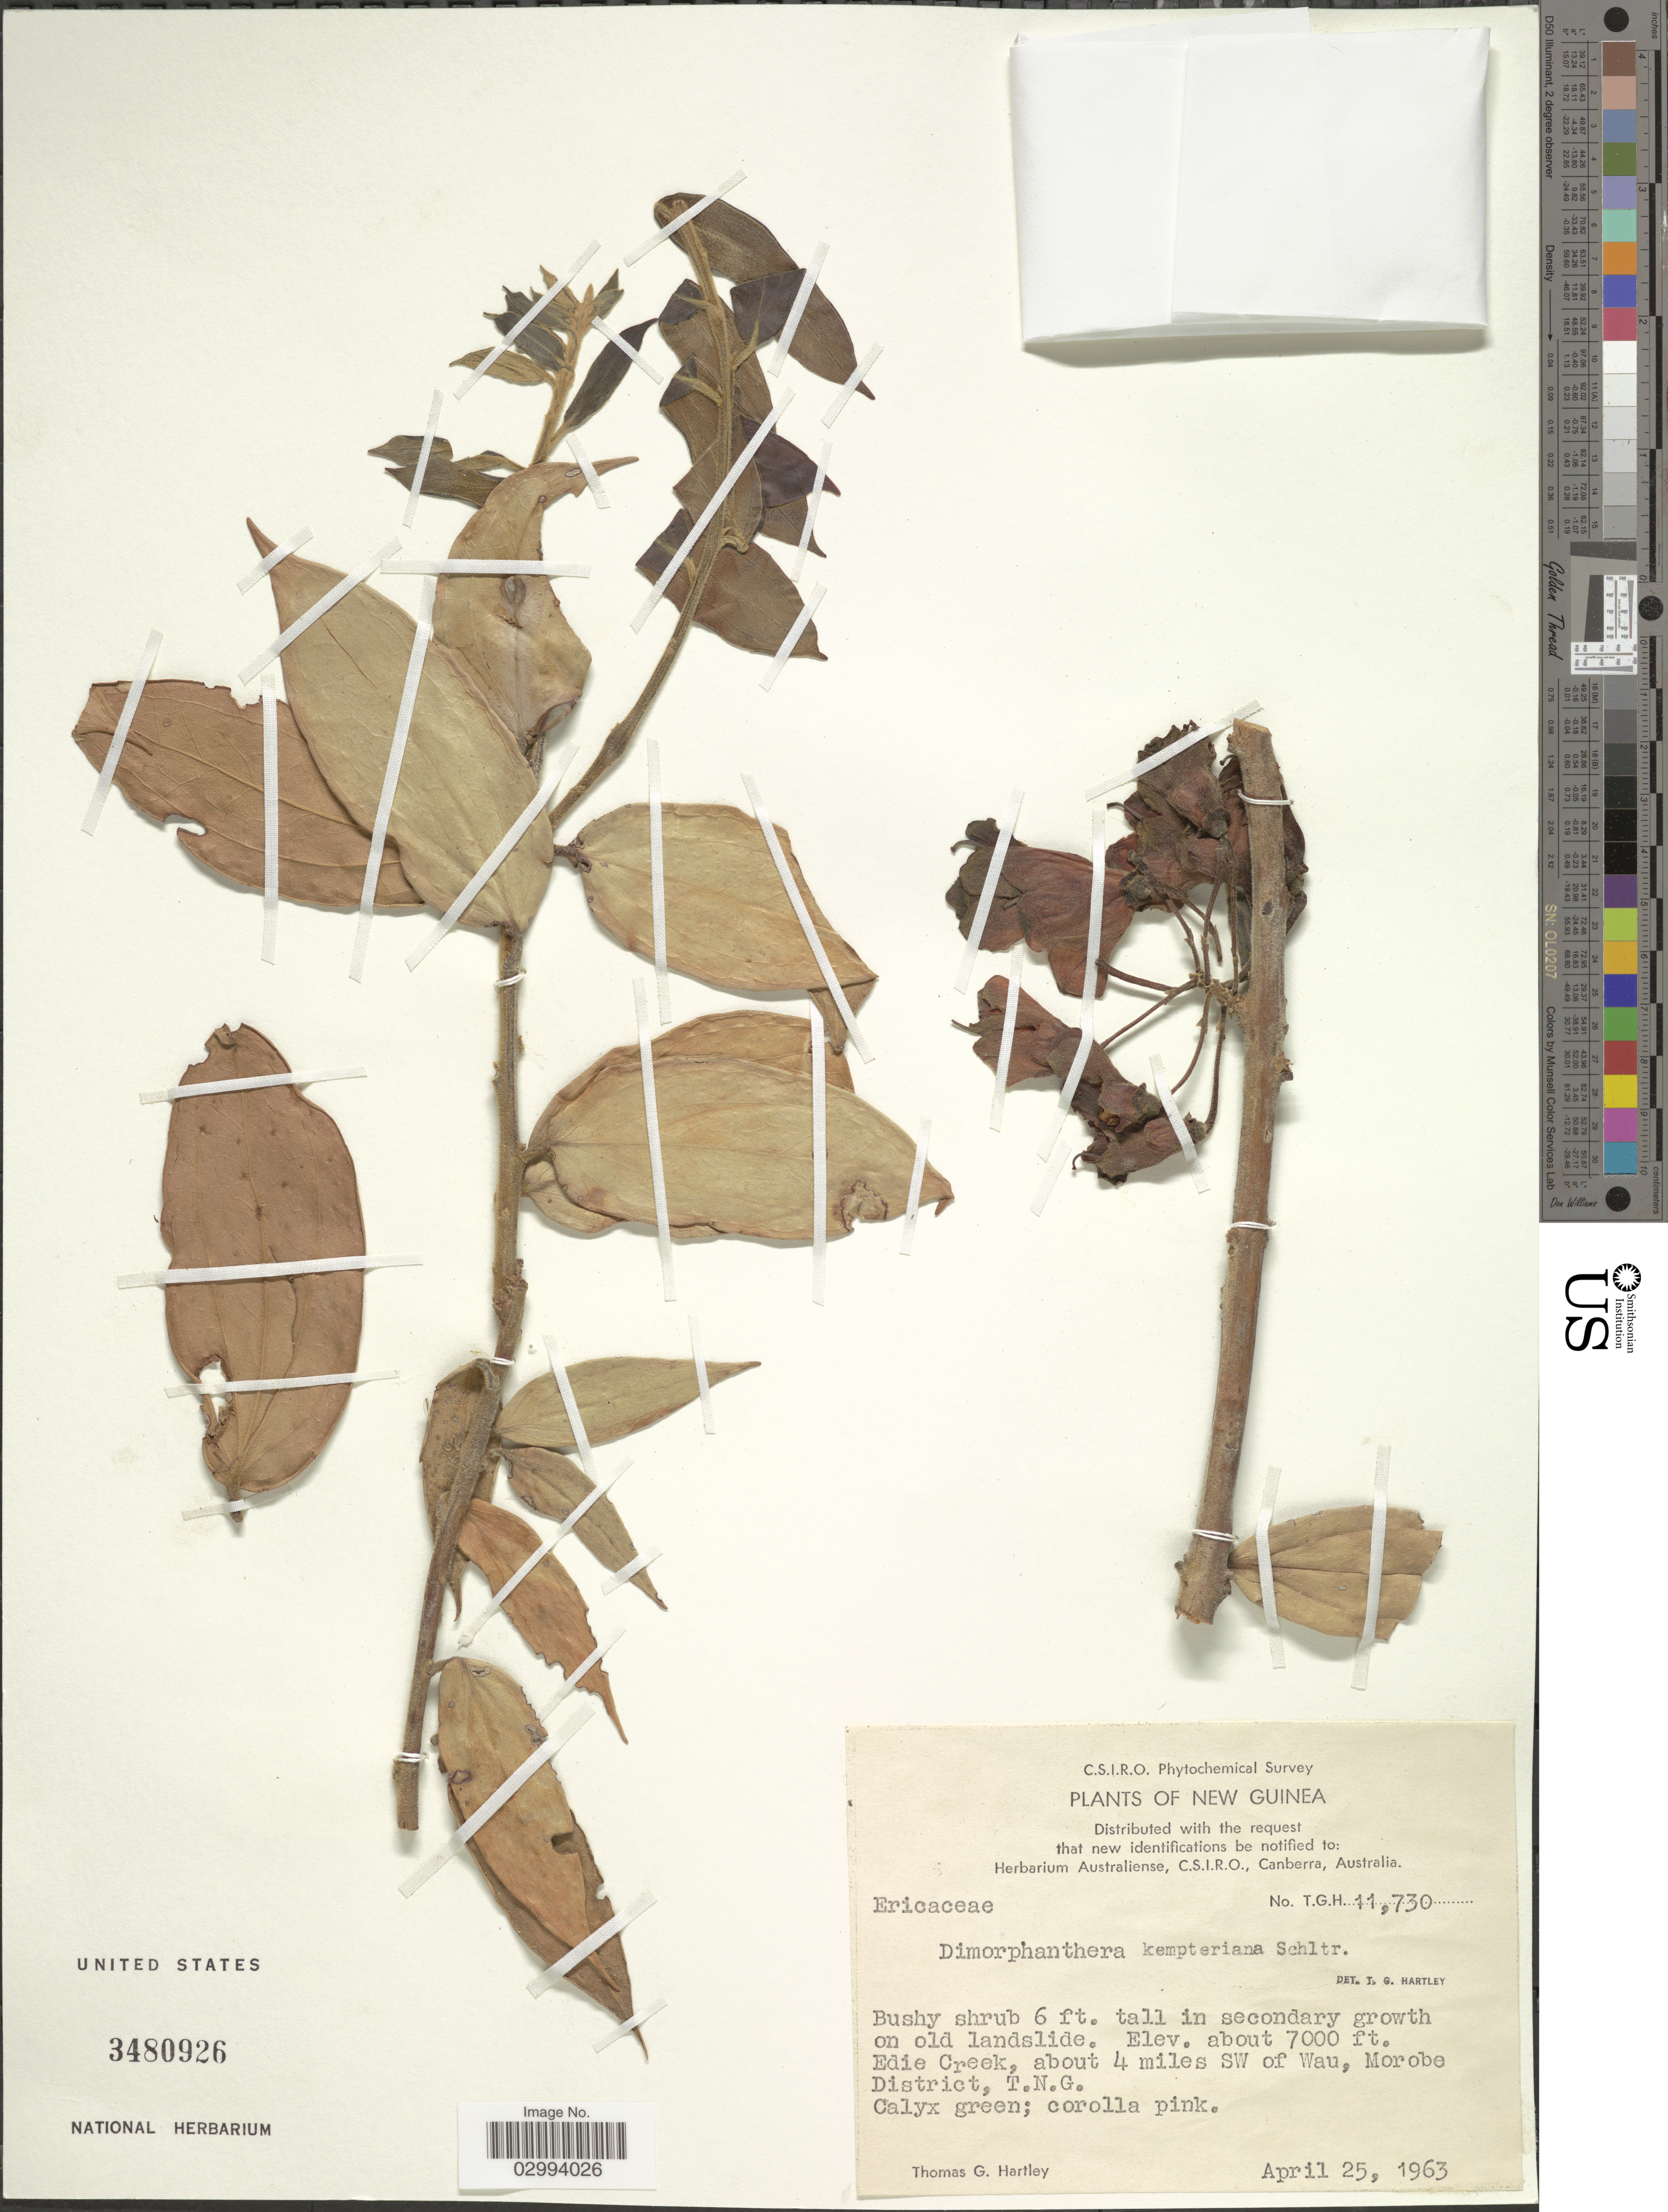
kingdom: Plantae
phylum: Tracheophyta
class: Magnoliopsida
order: Ericales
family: Ericaceae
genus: Dimorphanthera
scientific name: Dimorphanthera kempteriana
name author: Schltr.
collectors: T. G. Hartley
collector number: T.G.H.11730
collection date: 1963-04-25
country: Papua New Guinea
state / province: Morobe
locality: New Guinea. Edie Creek, about 4 miles SW of Wau, Morobe District, T.N.G.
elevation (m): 2134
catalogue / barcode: US 3480926